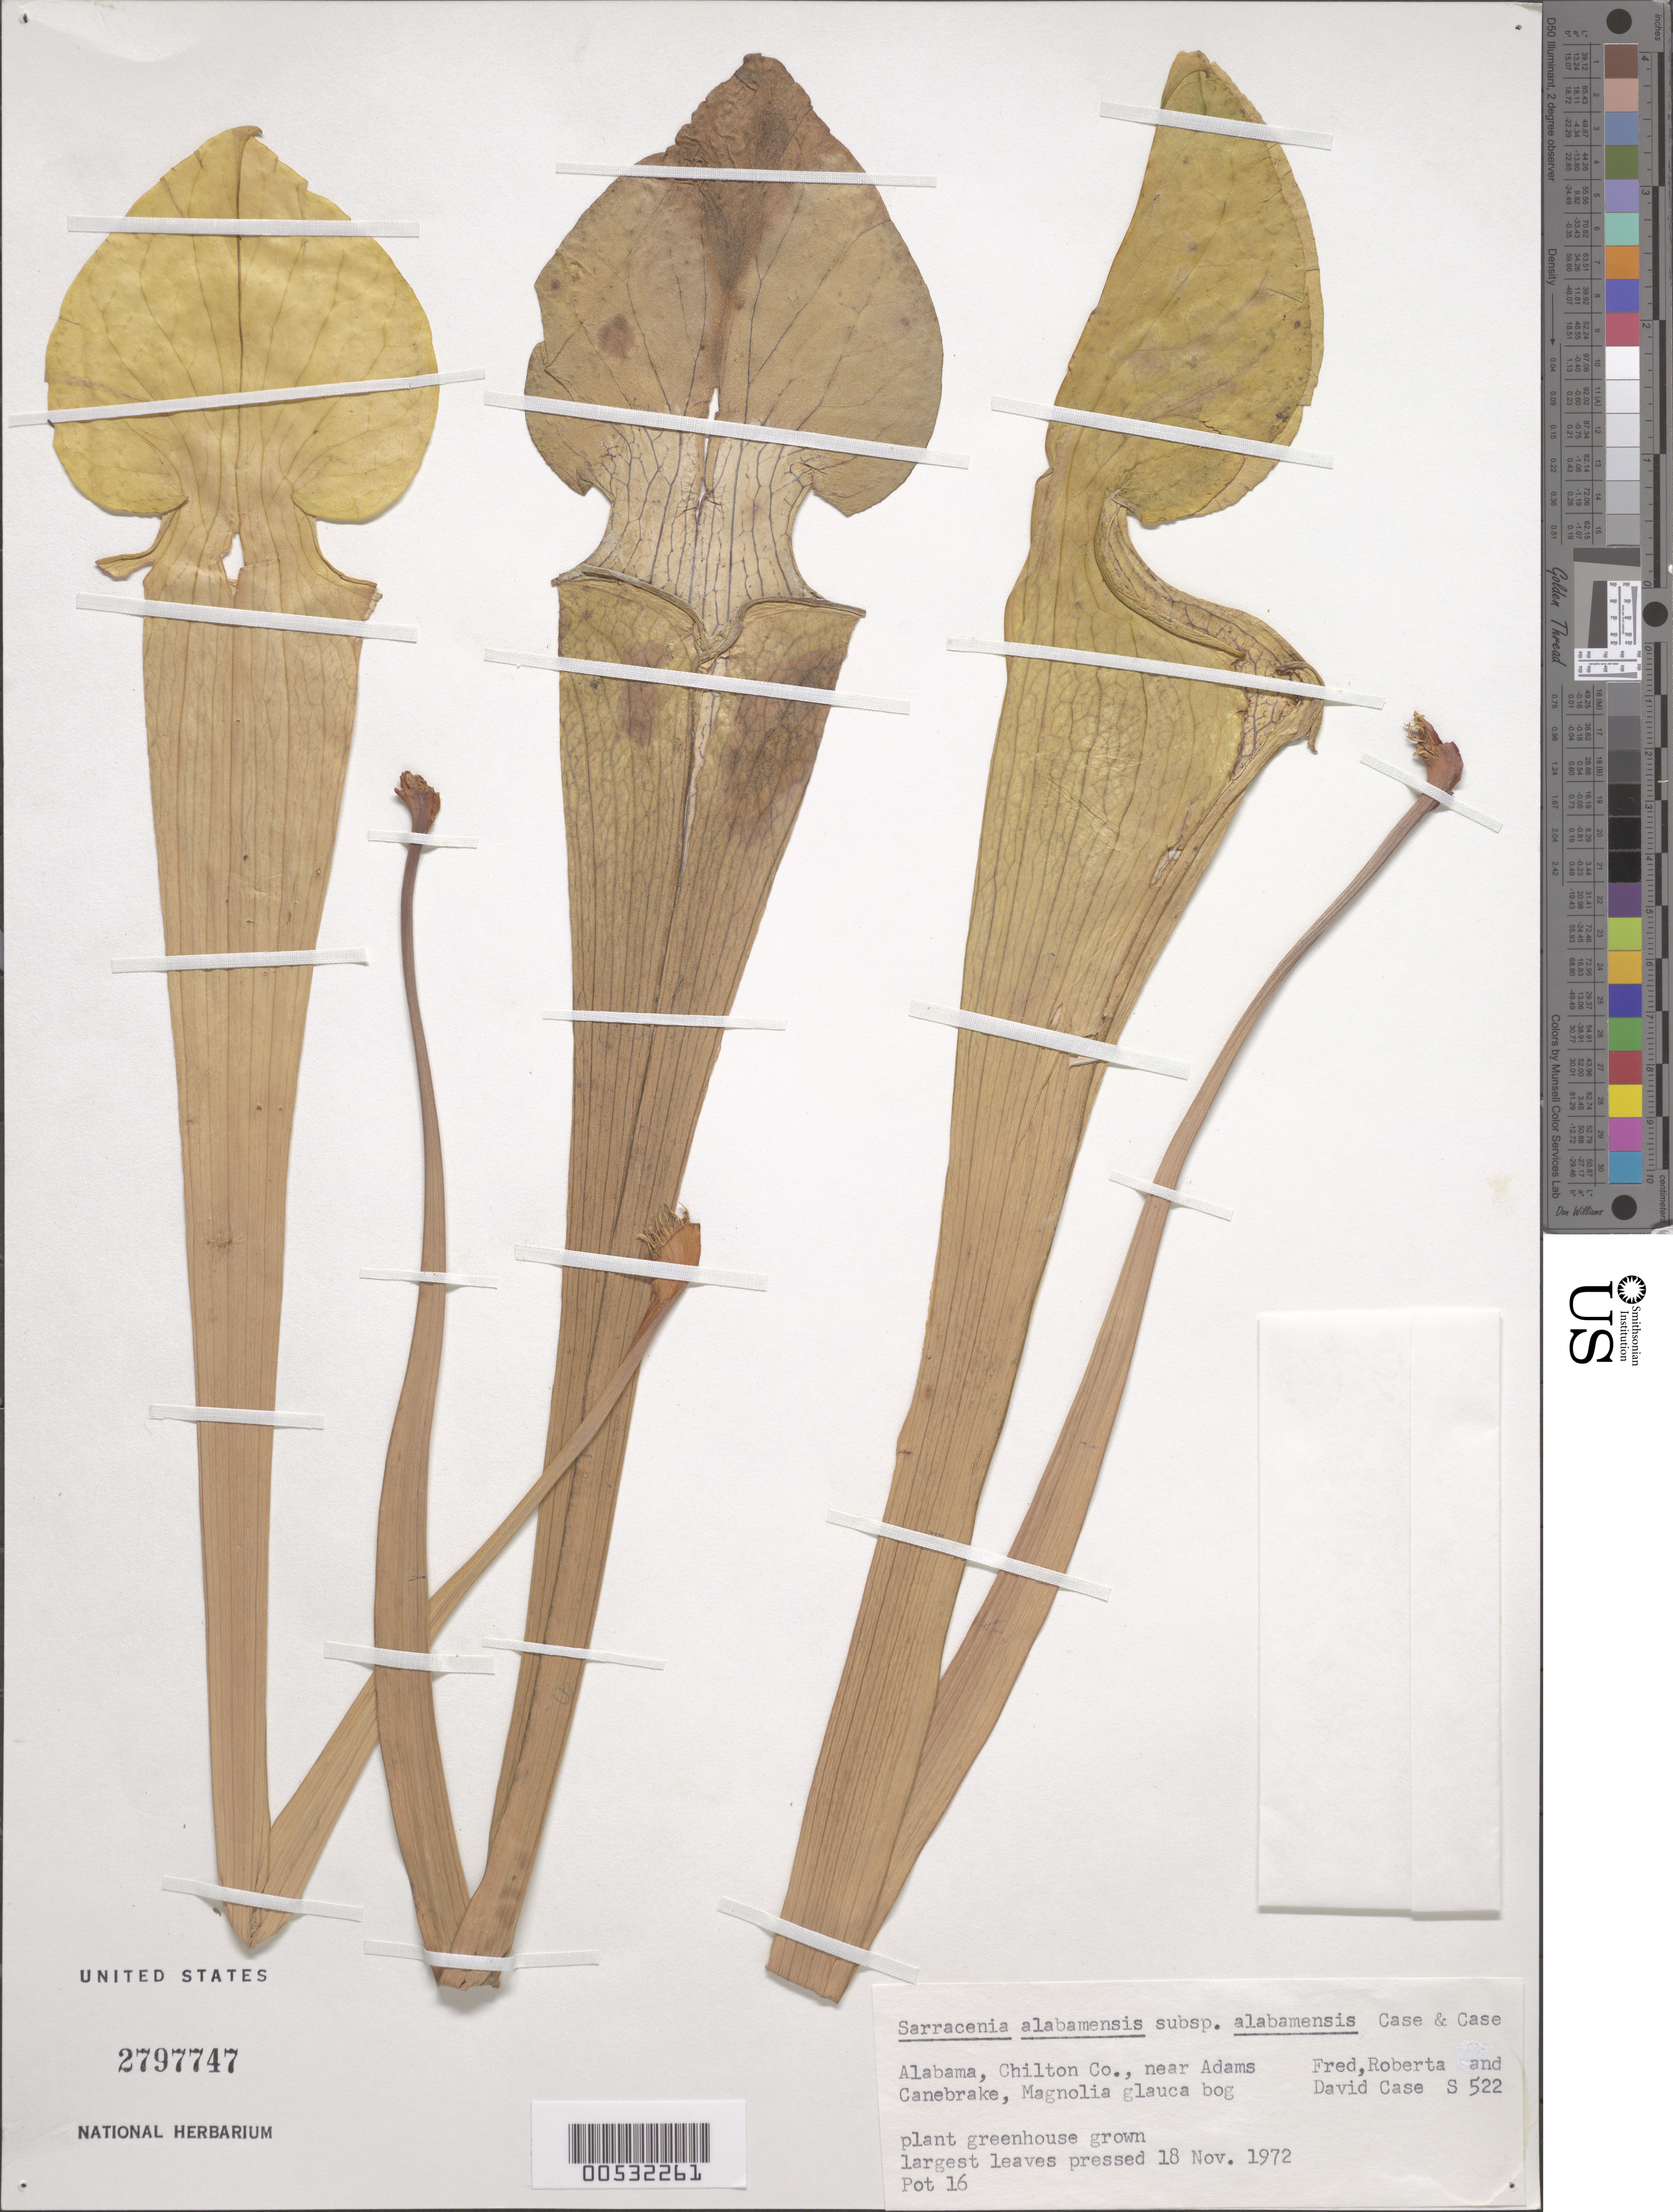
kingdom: Plantae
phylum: Tracheophyta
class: Magnoliopsida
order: Ericales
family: Sarraceniaceae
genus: Sarracenia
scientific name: Sarracenia alabamensis subsp. alabamensis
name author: Case & R.B. Case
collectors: F. Case, R. Case & D. Case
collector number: S 522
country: United States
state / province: Alabama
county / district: Chilton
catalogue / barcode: US 2797747